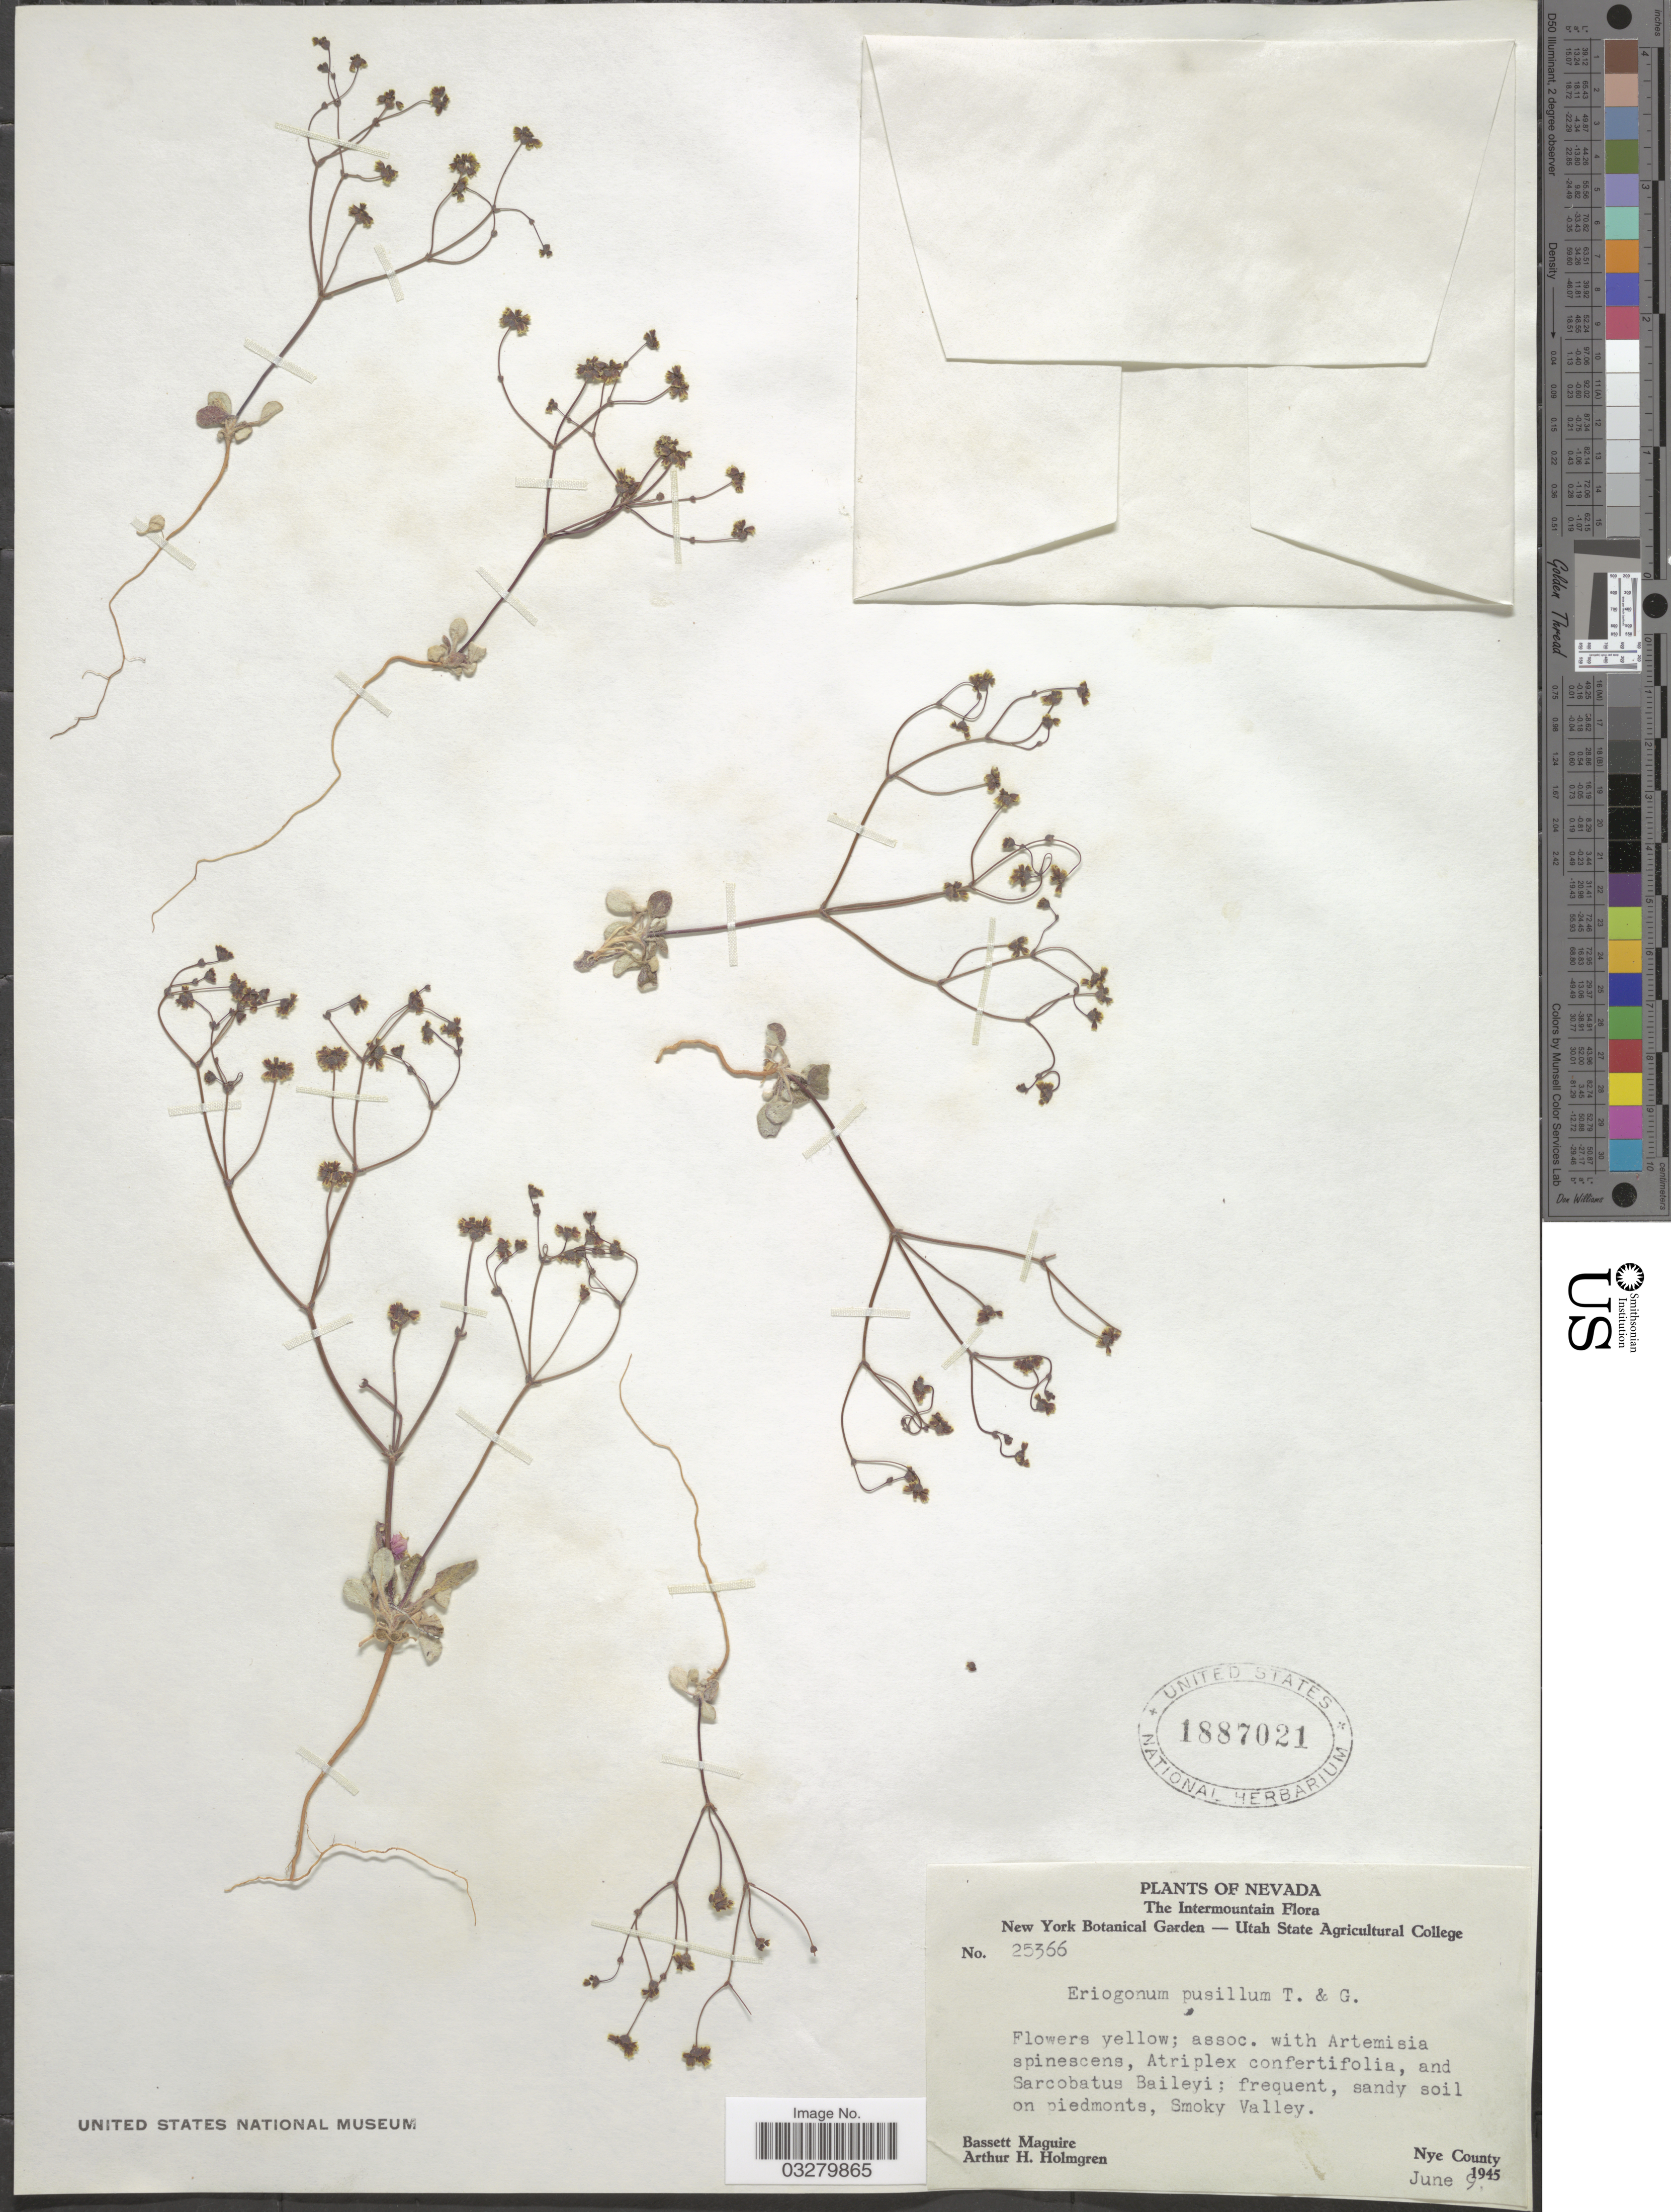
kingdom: Plantae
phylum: Tracheophyta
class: Magnoliopsida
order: Caryophyllales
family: Polygonaceae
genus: Eriogonum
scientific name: Eriogonum pusillum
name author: Torr. & A. Gray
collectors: B. Maguire & A. H. Holmgren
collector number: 25366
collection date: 1945-06-09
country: United States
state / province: Nevada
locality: The Intermountain. Smoky Valley. Nye County.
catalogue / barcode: US 1887021